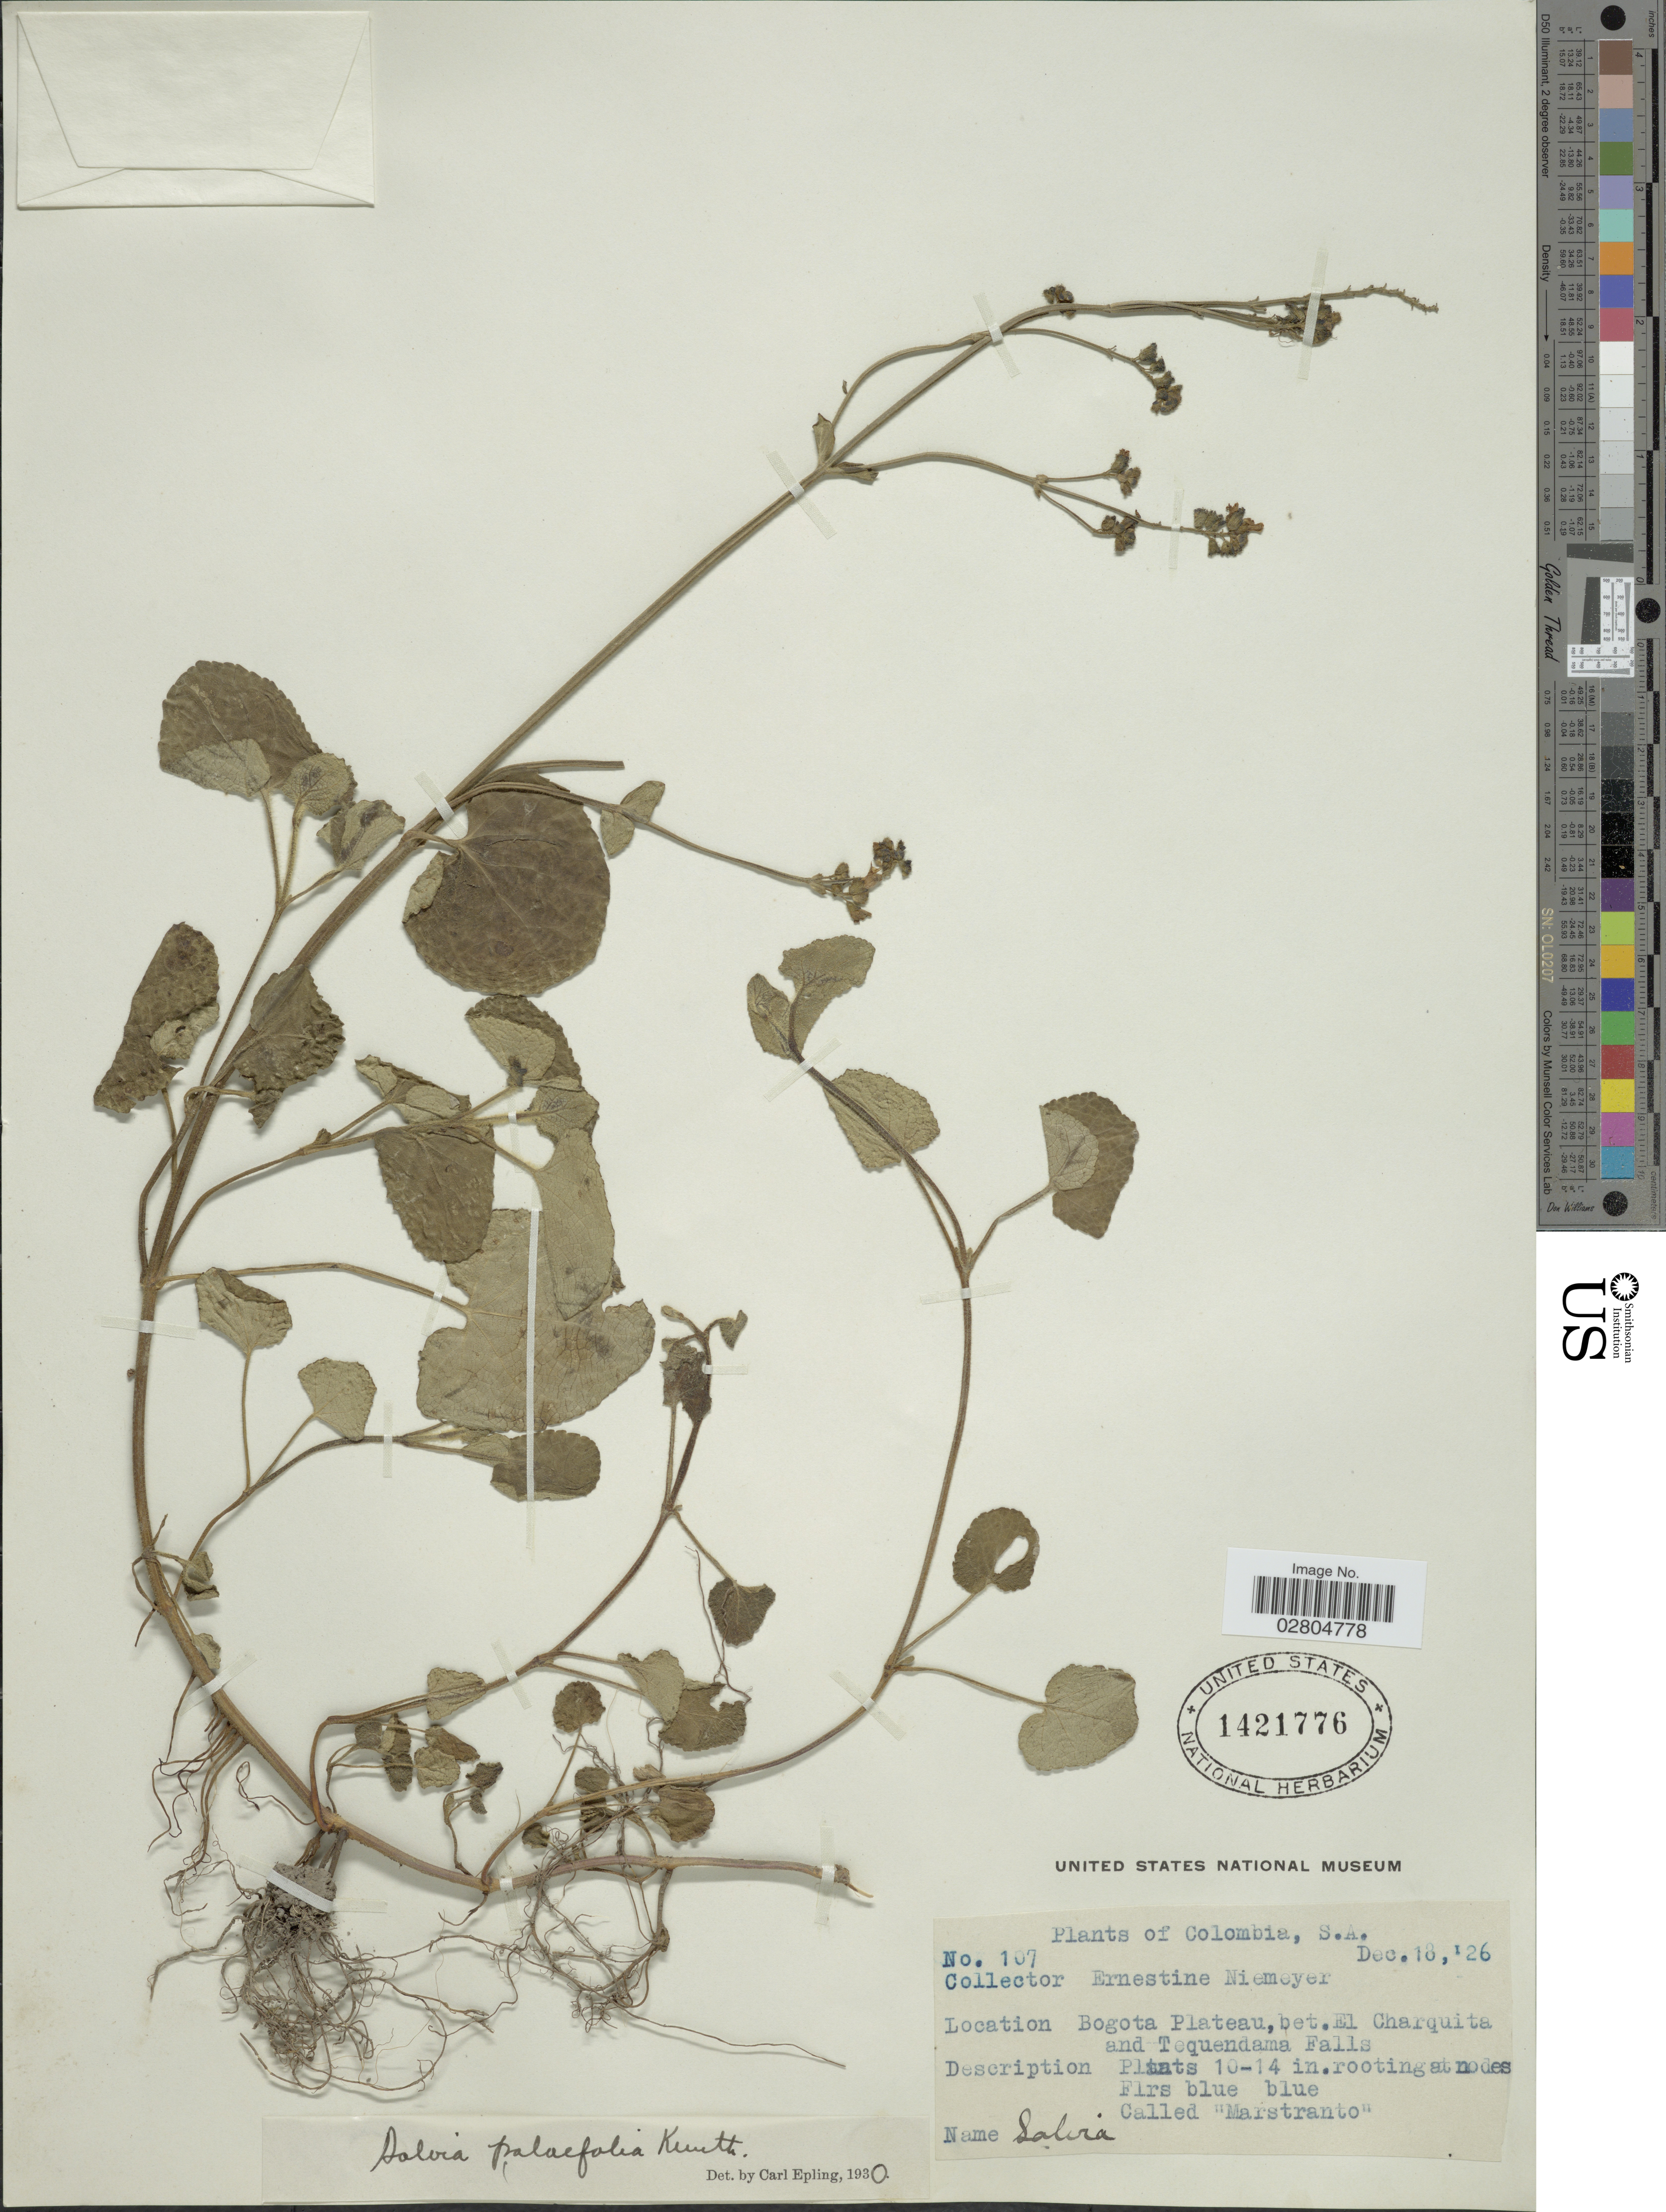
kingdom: Plantae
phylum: Tracheophyta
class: Magnoliopsida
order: Lamiales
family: Lamiaceae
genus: Salvia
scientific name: Salvia palifolia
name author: Kunth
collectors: E. H. Niemeyer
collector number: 107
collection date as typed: Transcribed d/m/y: 18/12/26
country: Colombia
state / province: Bogota D.C.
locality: Bogota Plateau, bet. El Charquita and Tequendama Falls.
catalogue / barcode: US 1421776